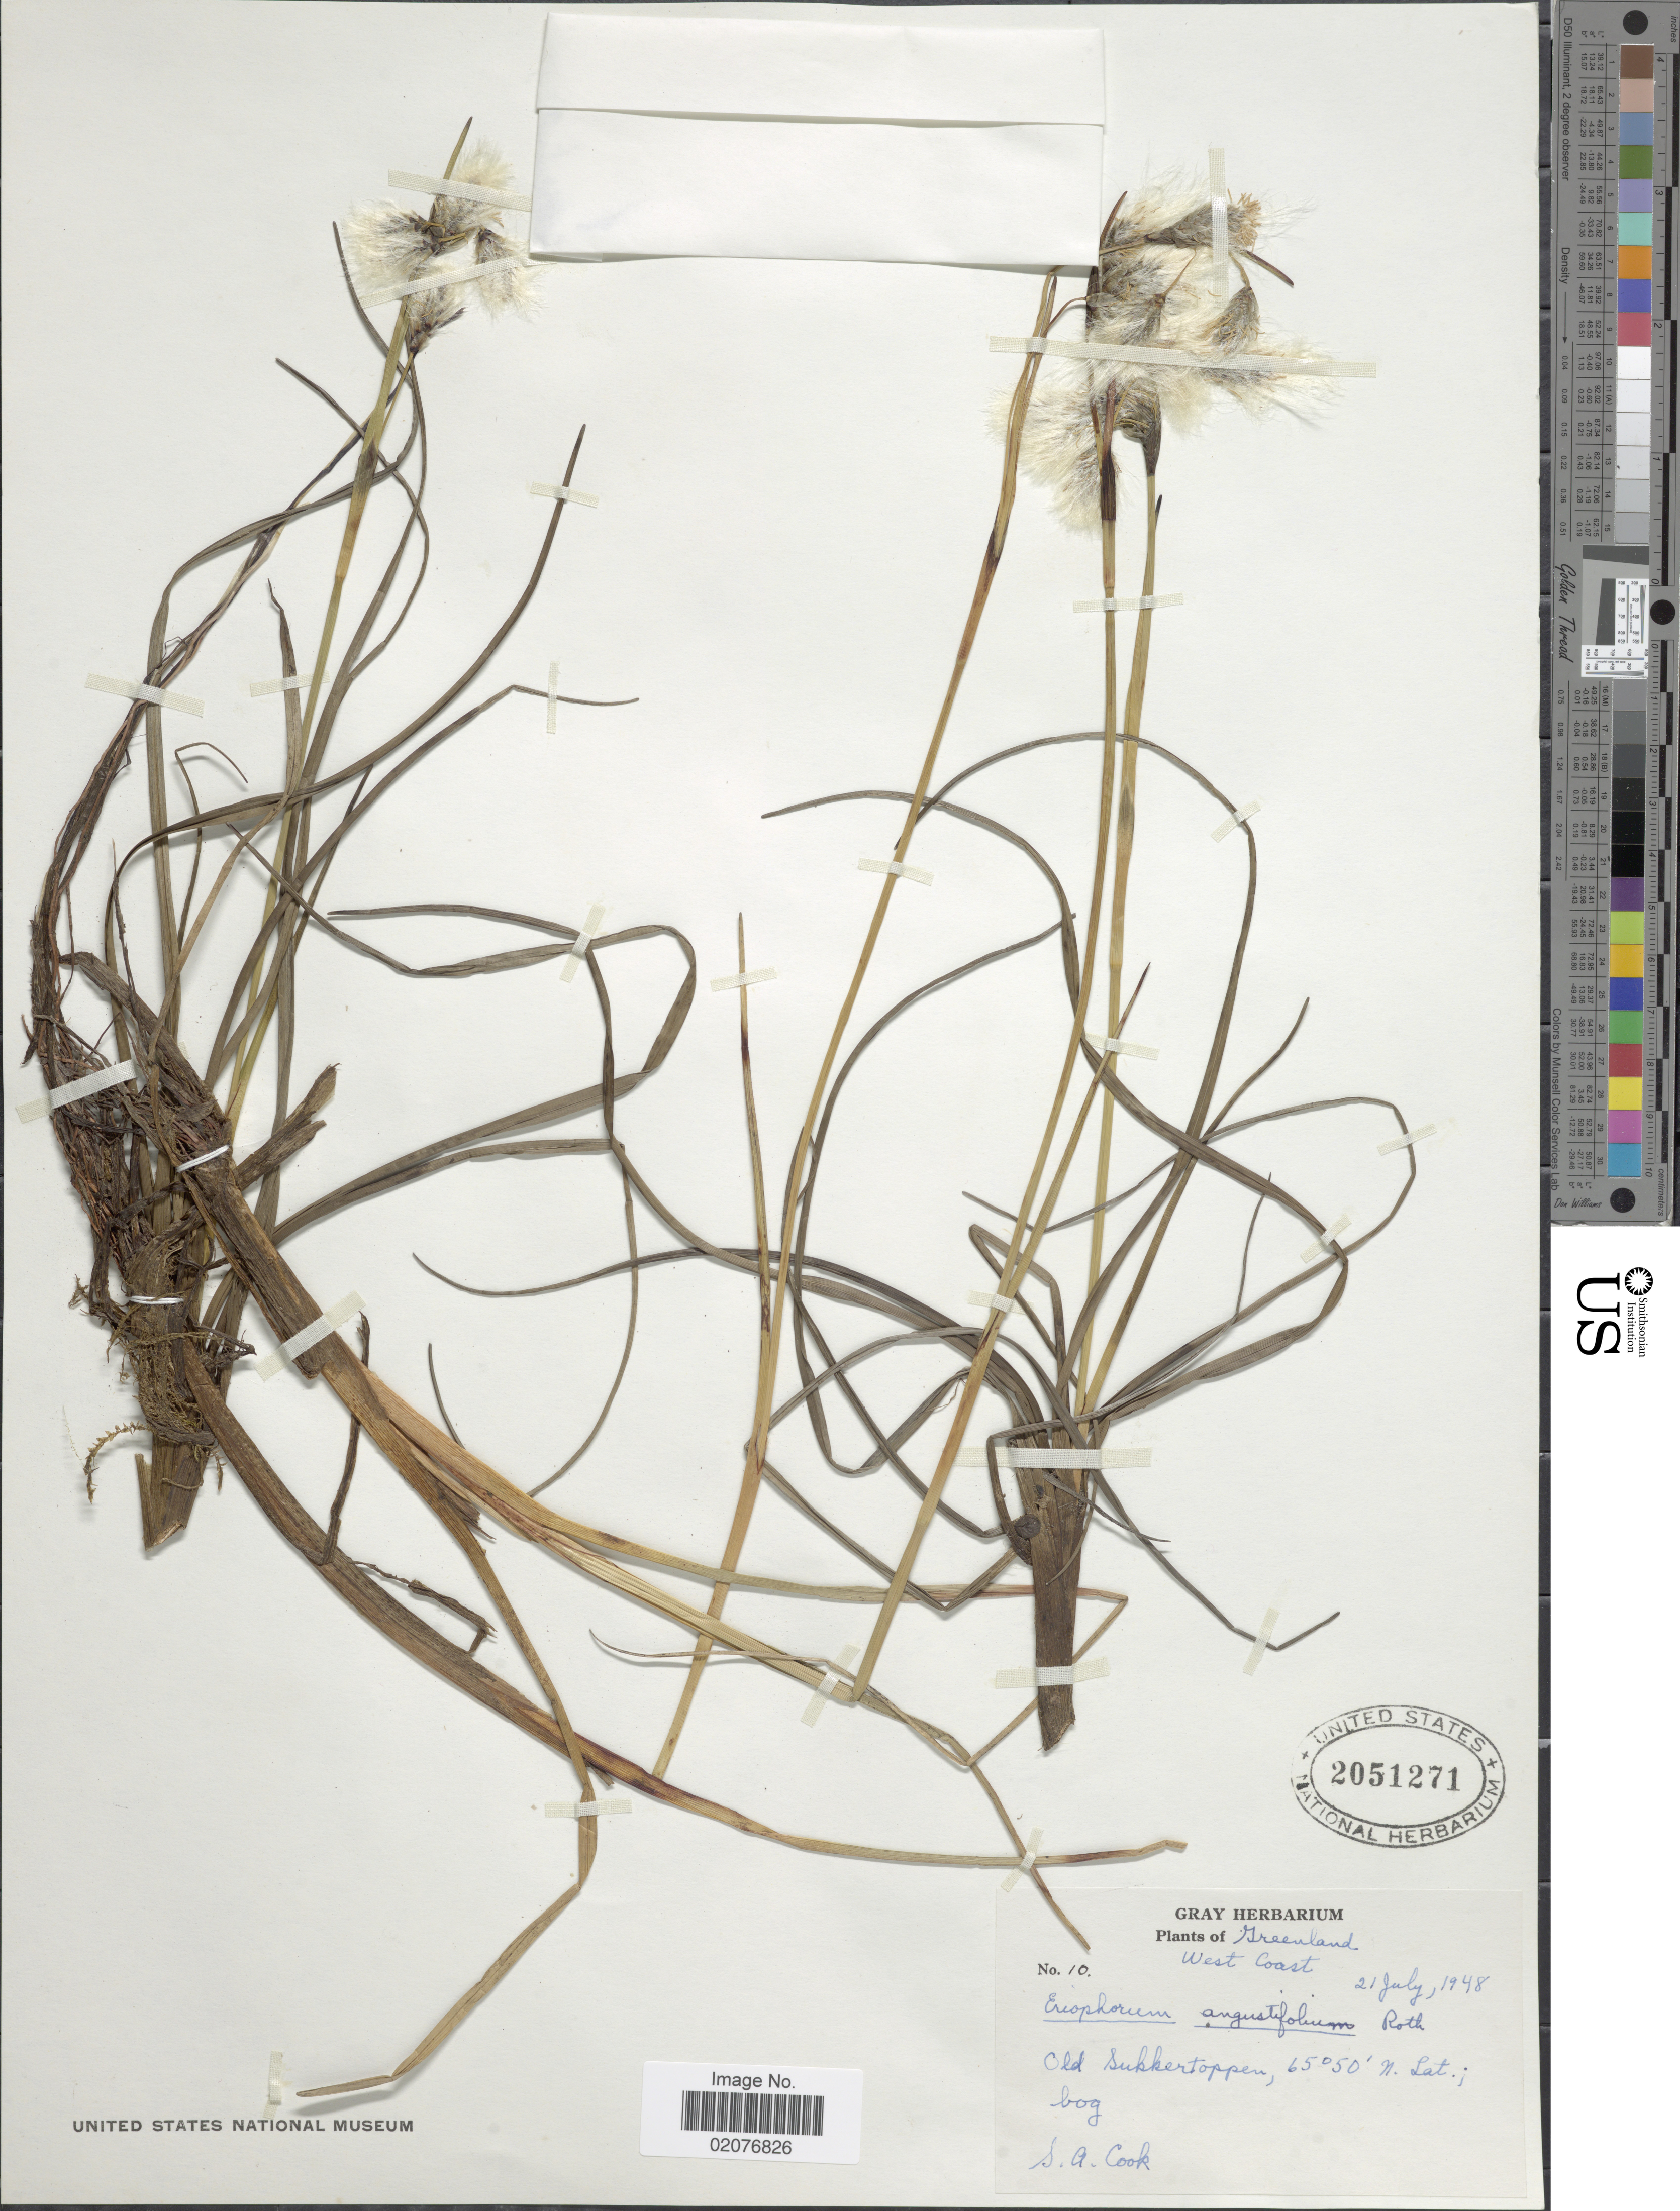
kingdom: Plantae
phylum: Tracheophyta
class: Liliopsida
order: Poales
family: Cyperaceae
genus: Eriophorum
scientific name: Eriophorum angustifolium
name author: Honck.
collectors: S. A. Cook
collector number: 10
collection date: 1948-07-21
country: Greenland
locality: West Coast, Old Sukkertoppen, bog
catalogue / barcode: US 2051271